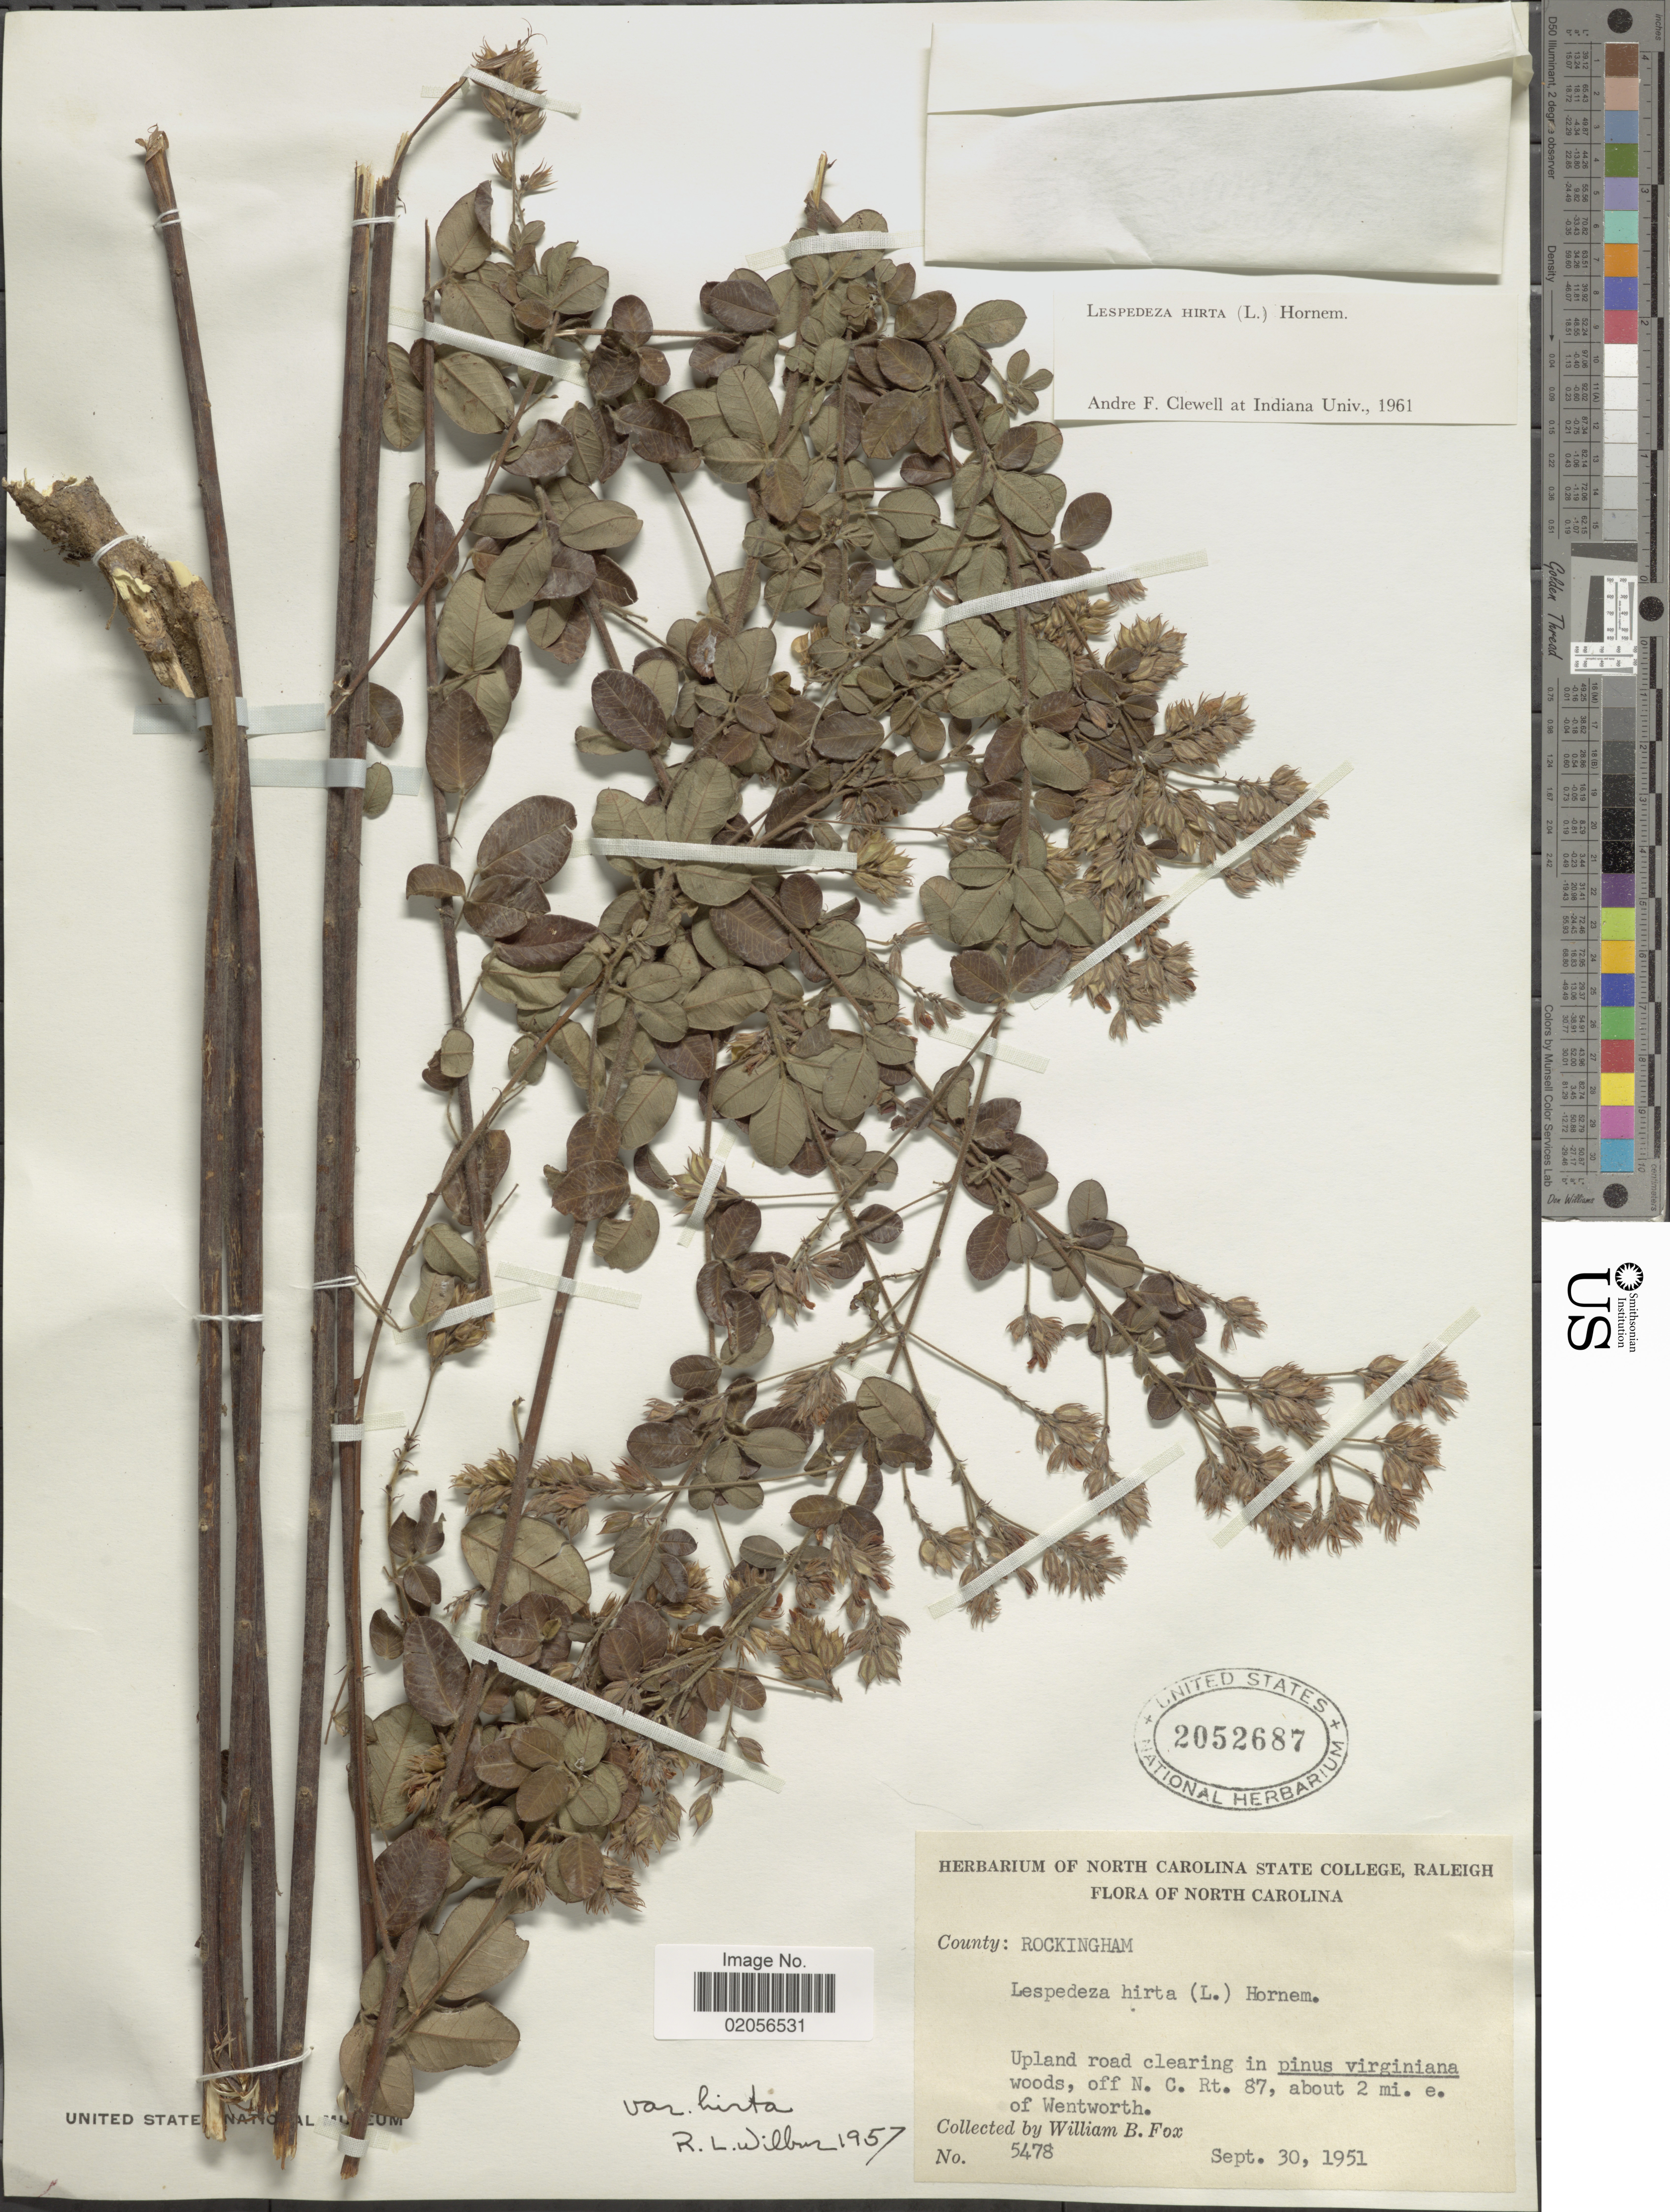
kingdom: Plantae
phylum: Tracheophyta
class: Magnoliopsida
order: Fabales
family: Fabaceae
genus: Lespedeza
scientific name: Lespedeza hirta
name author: (L.) Hornem.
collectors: W. B. Fox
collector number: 5478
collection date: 1951-09-30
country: United States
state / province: North Carolina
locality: County Rockingham, Upland road clearing in pinus virginiana woods, off N.C. rt 87, about 2 mi e. of Wentworth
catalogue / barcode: US 2052687